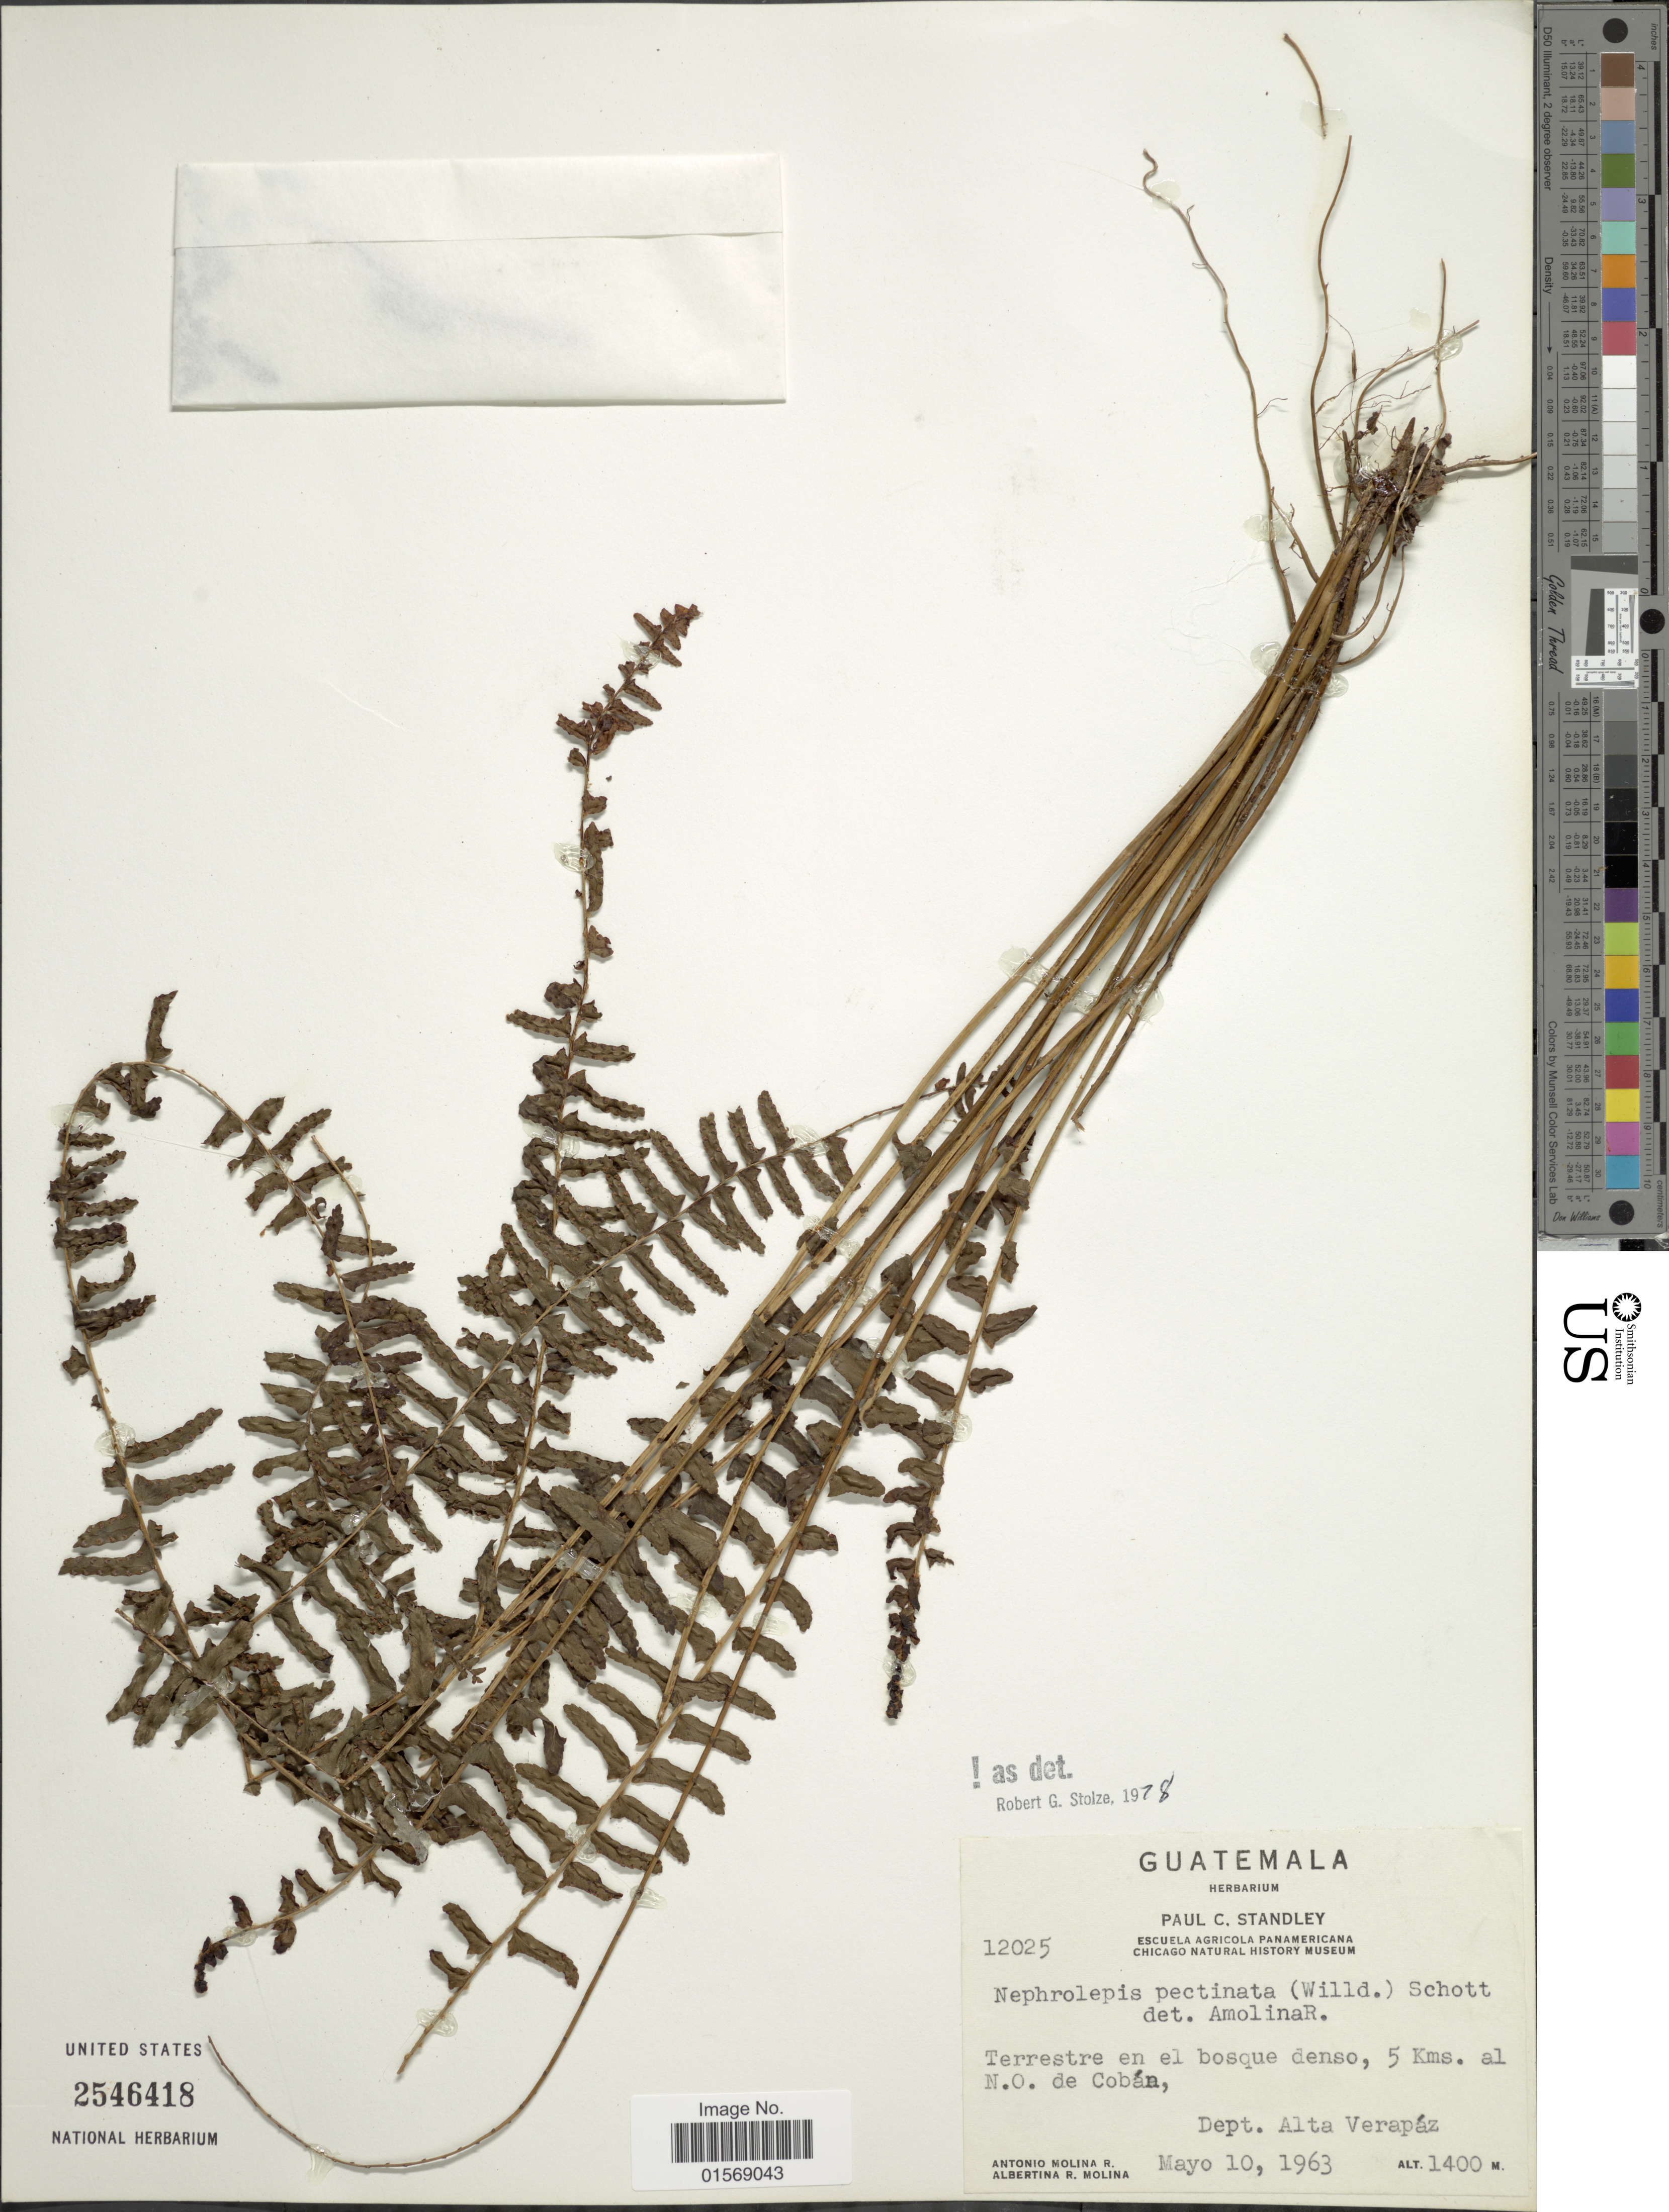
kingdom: Plantae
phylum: Tracheophyta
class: Polypodiopsida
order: Polypodiales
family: Nephrolepidaceae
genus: Nephrolepis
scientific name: Nephrolepis pectinata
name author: (Willd.) Schott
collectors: A. Molina R. & A. R. Molina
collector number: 12025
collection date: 1963-05-10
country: Guatemala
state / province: Alta Verapaz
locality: Guatemala, 5 kms. al N. O. de Coban.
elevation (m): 1400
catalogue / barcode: US 2546418